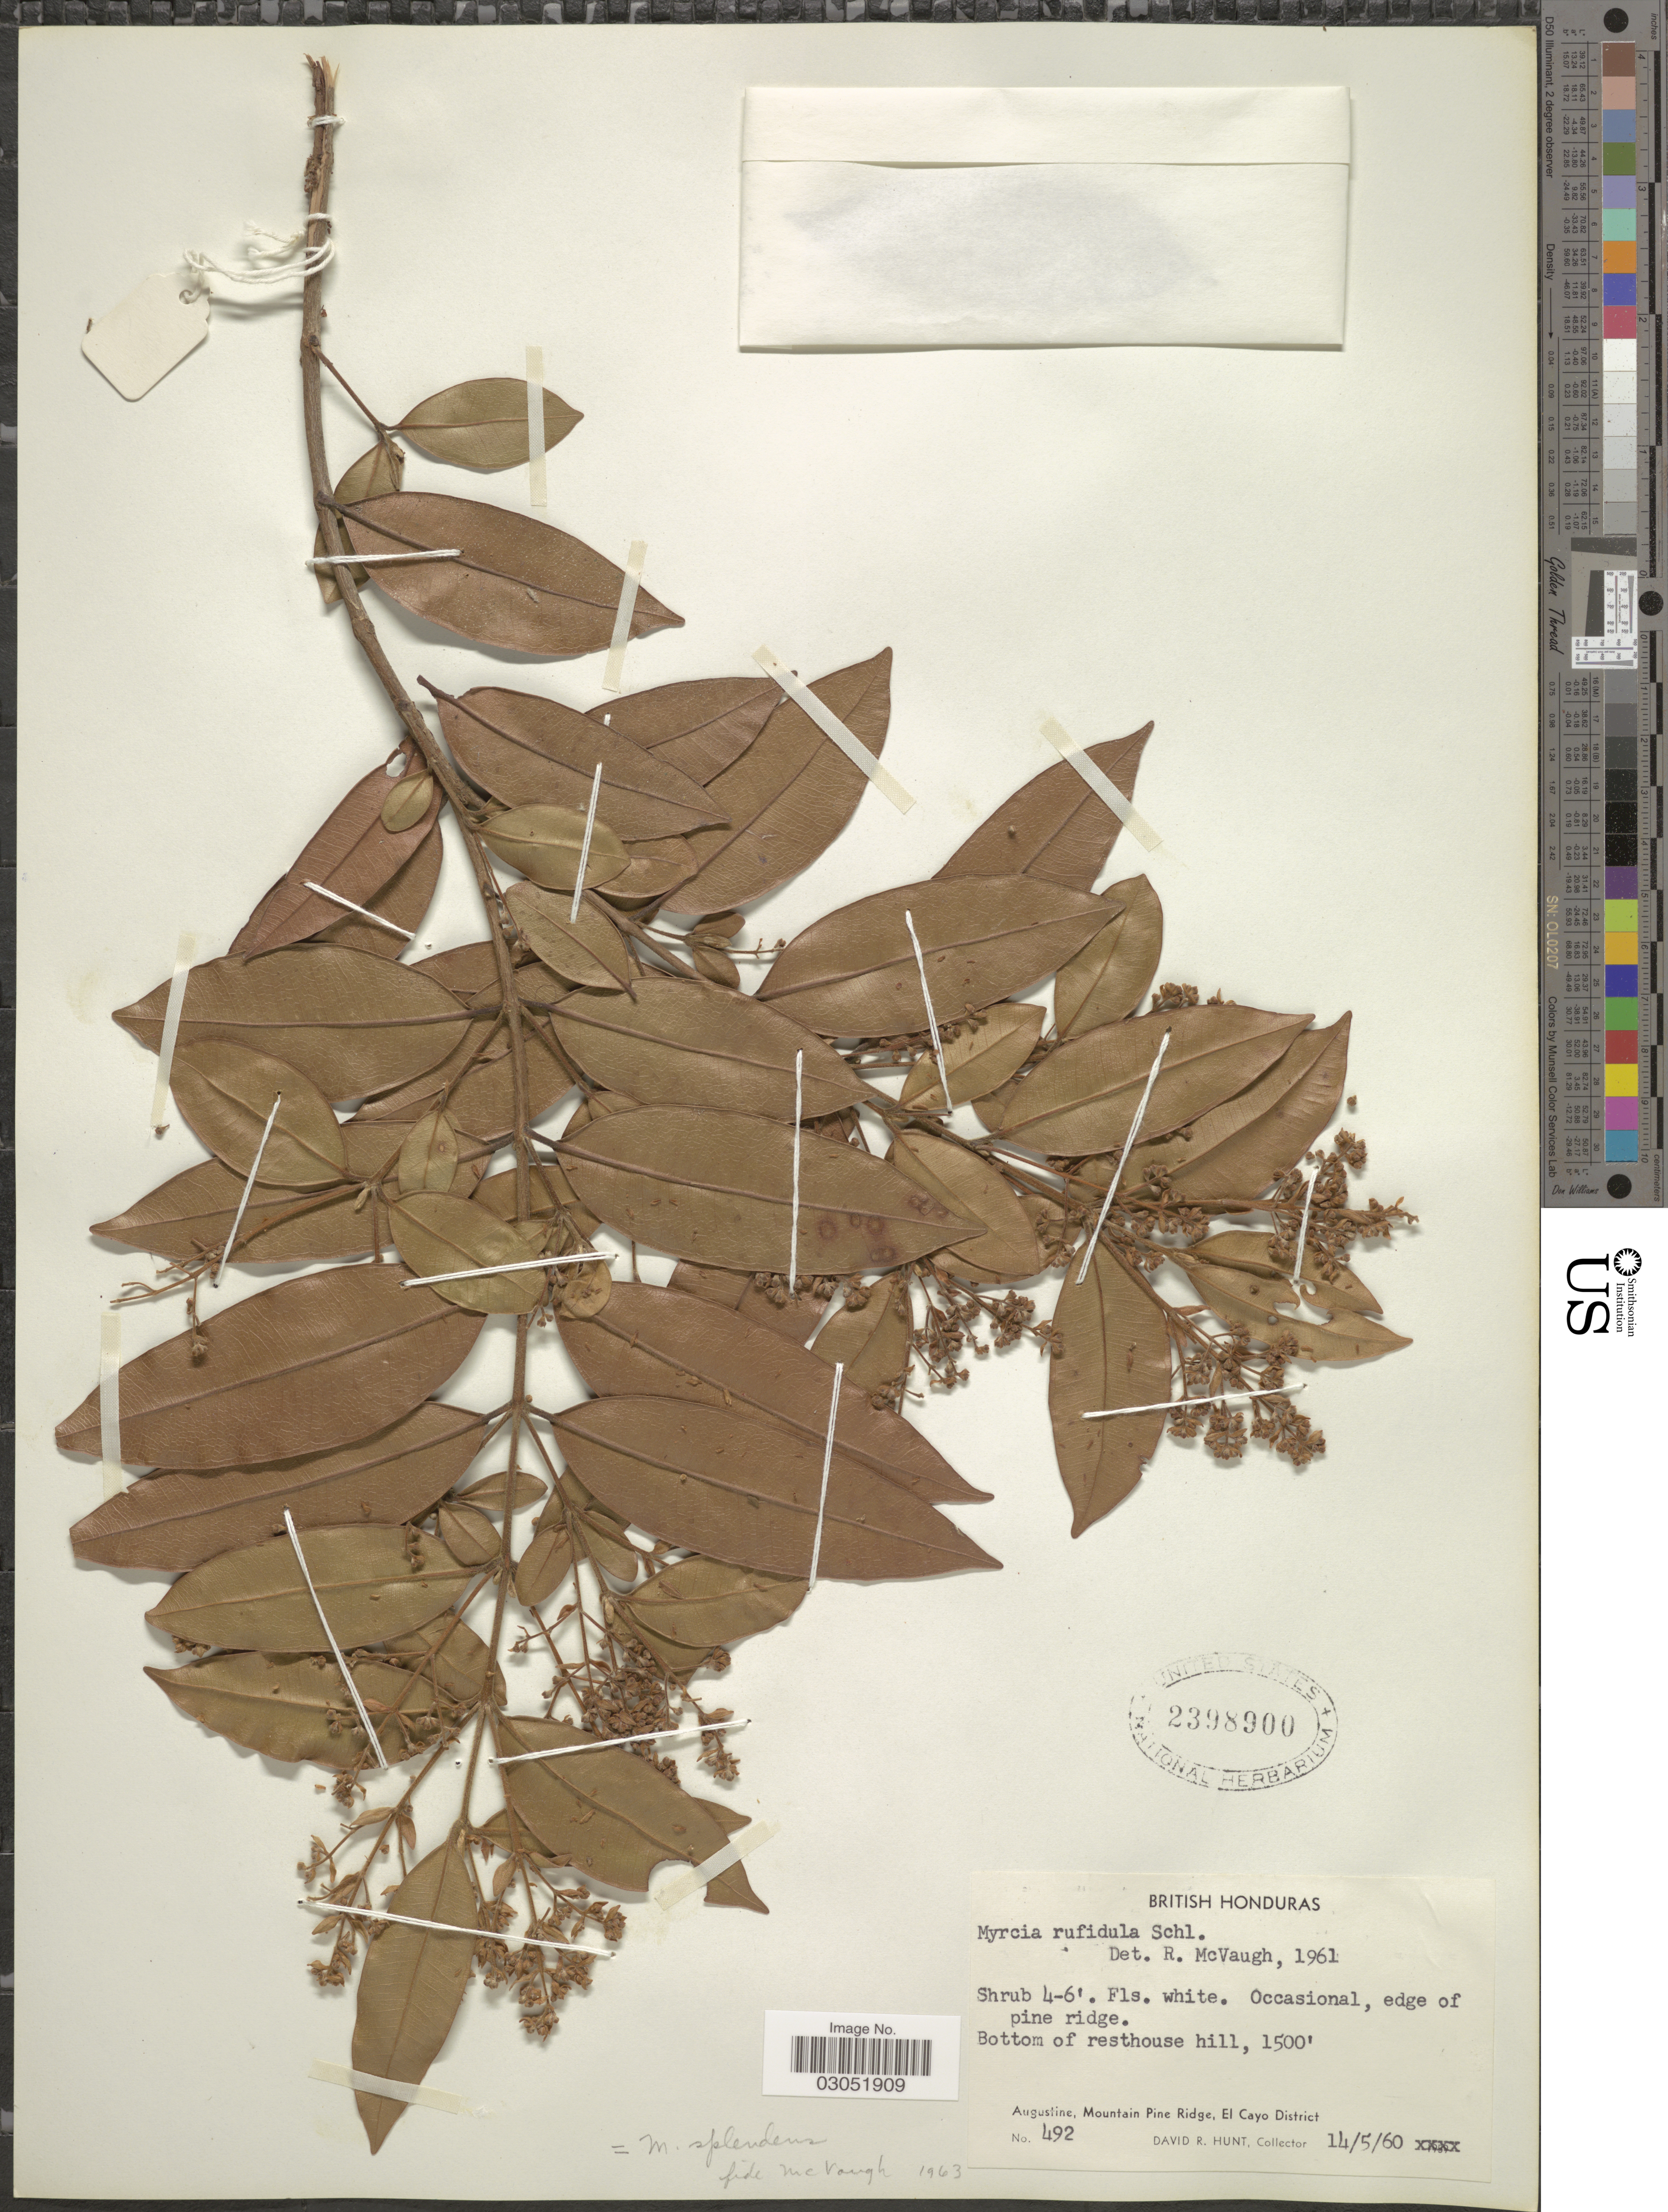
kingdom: Plantae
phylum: Tracheophyta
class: Magnoliopsida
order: Myrtales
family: Myrtaceae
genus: Myrcia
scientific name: Myrcia splendens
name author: (Sw.) DC.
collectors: D. Hunt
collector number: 492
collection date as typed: Transcribed d/m/y: 14/5/60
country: Belize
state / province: Cayo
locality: British Honduras. Occasional, edge of pine ridge. Bottom of resthouse hill. Augustine, Mountain Pine Ridge, El Cayo District.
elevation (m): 457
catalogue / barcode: US 2398900